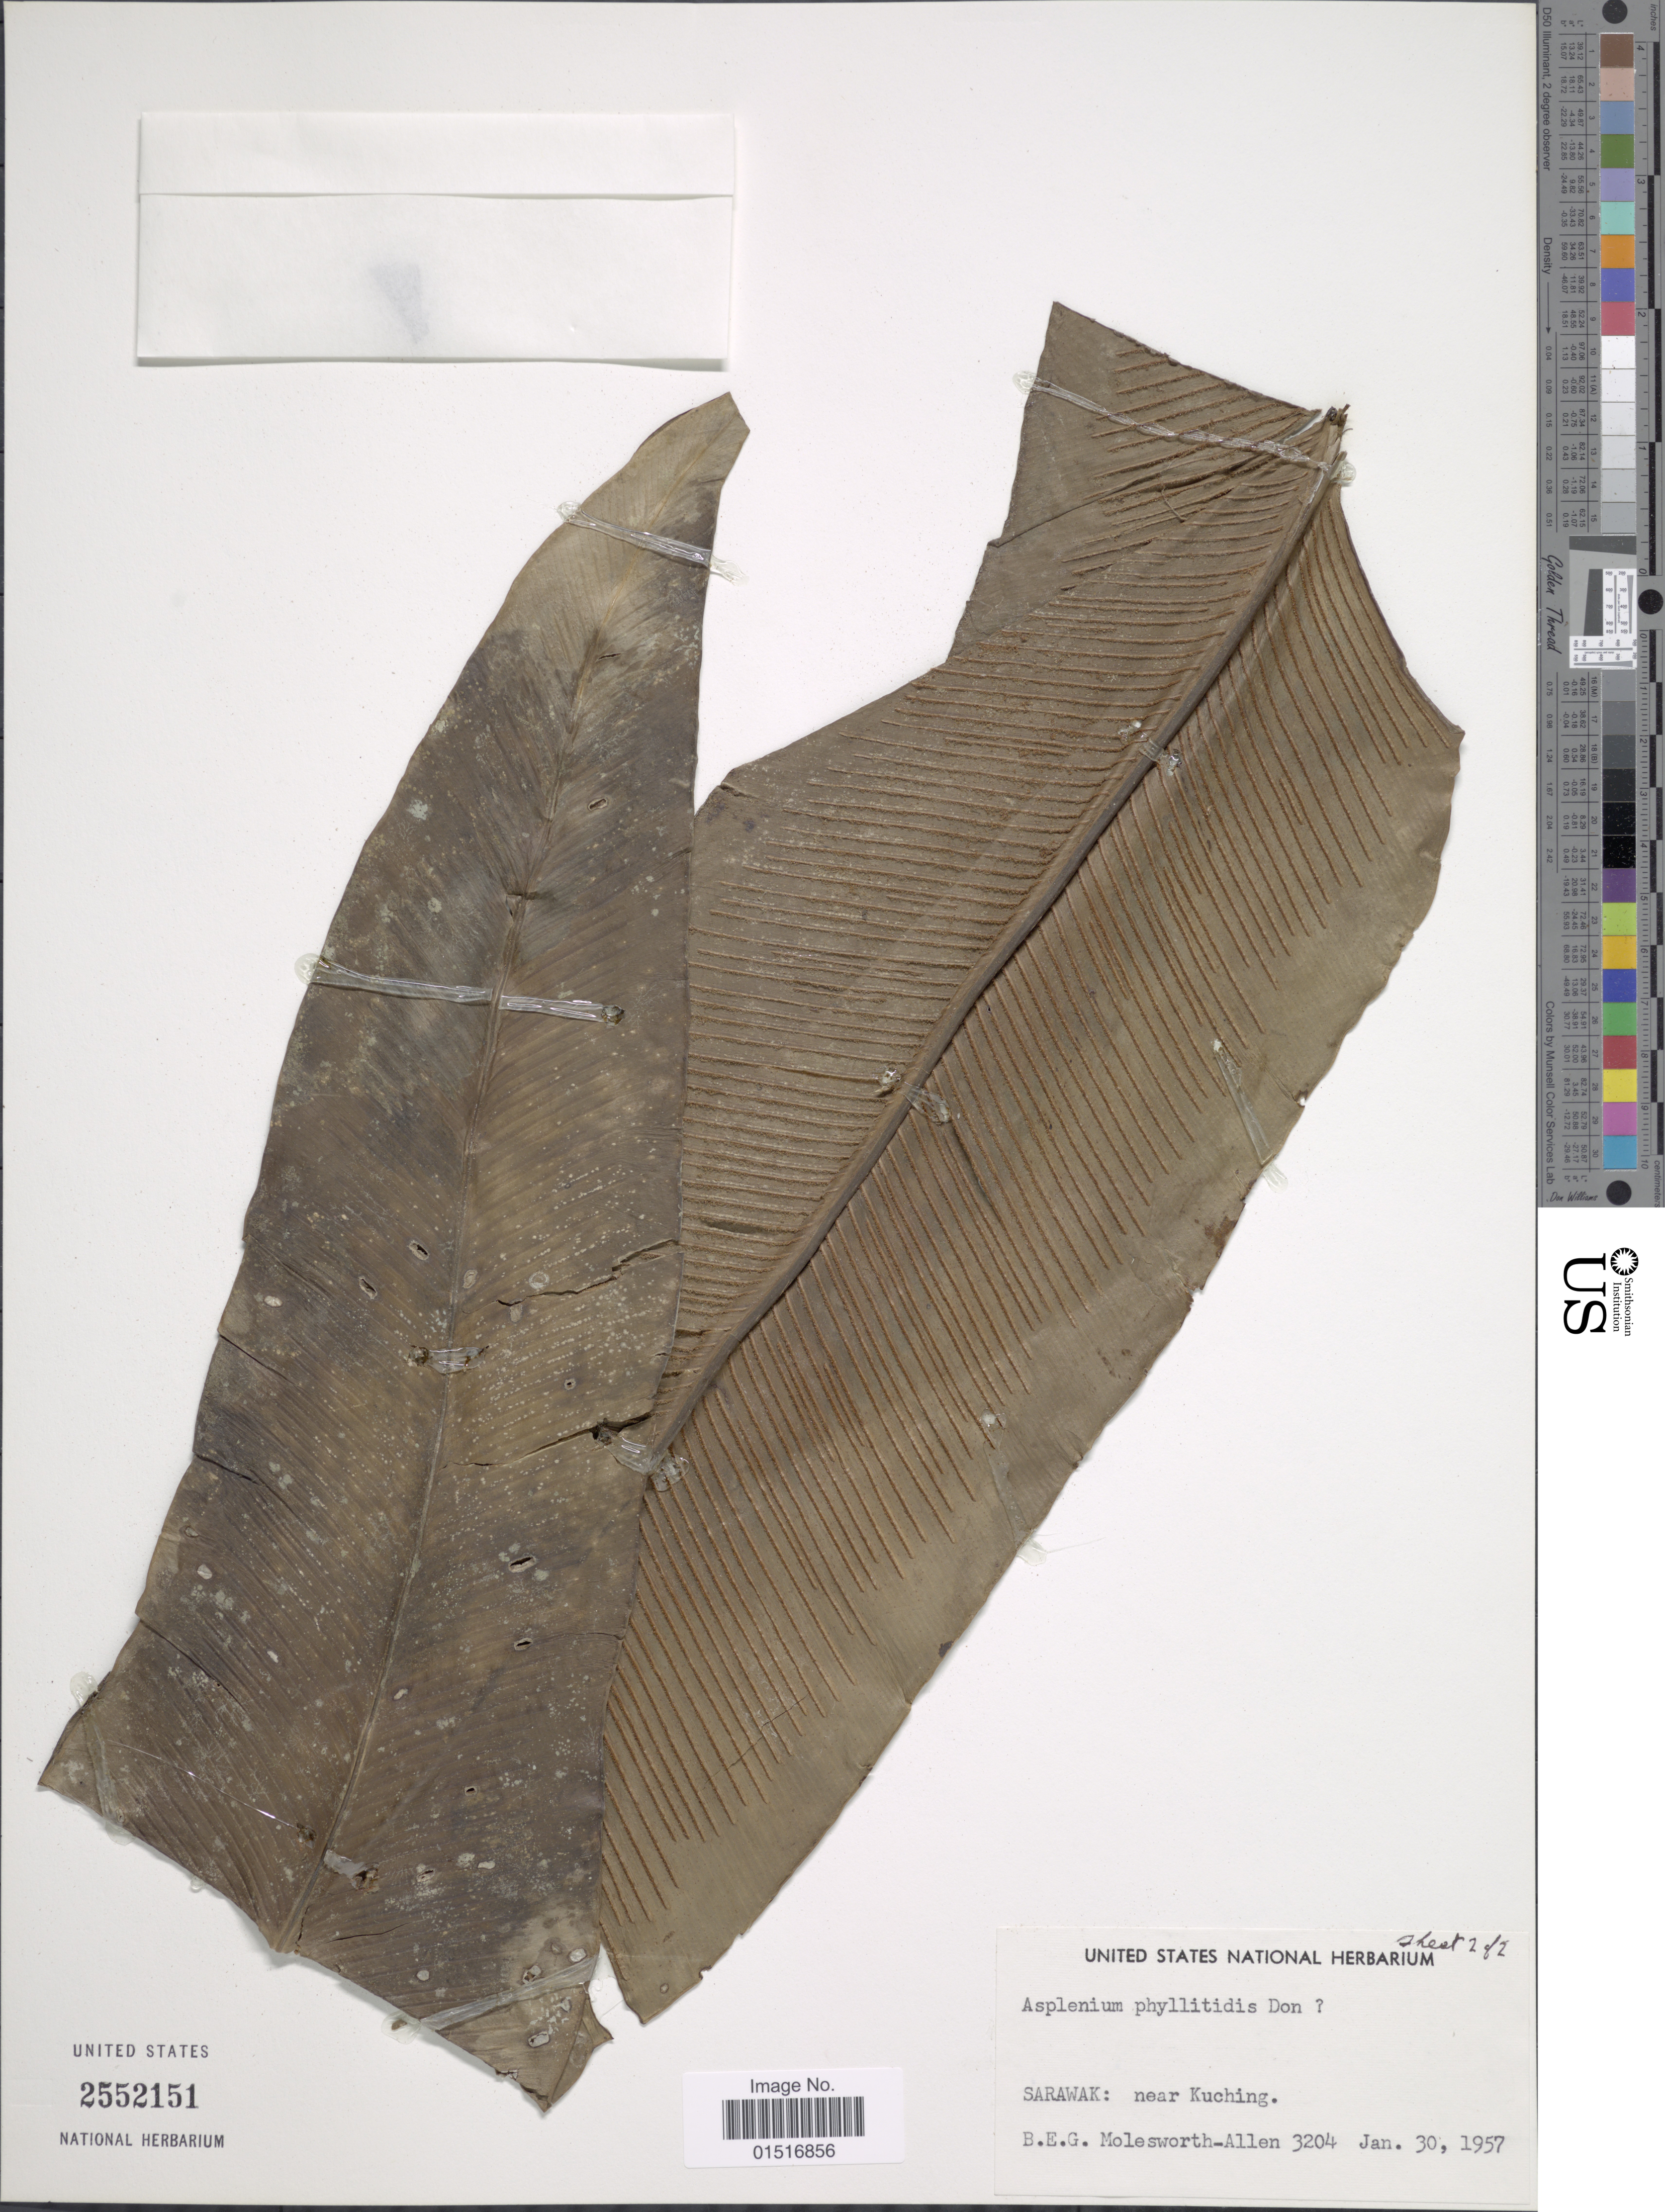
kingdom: Plantae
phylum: Tracheophyta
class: Polypodiopsida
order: Polypodiales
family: Aspleniaceae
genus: Asplenium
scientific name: Asplenium phyllitidis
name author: D. Don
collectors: B. E. G. Molesworth-Allen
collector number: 3204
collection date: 1957-01-30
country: Malaysia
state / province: Sarawak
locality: Near Kuching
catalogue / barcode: US 2552151